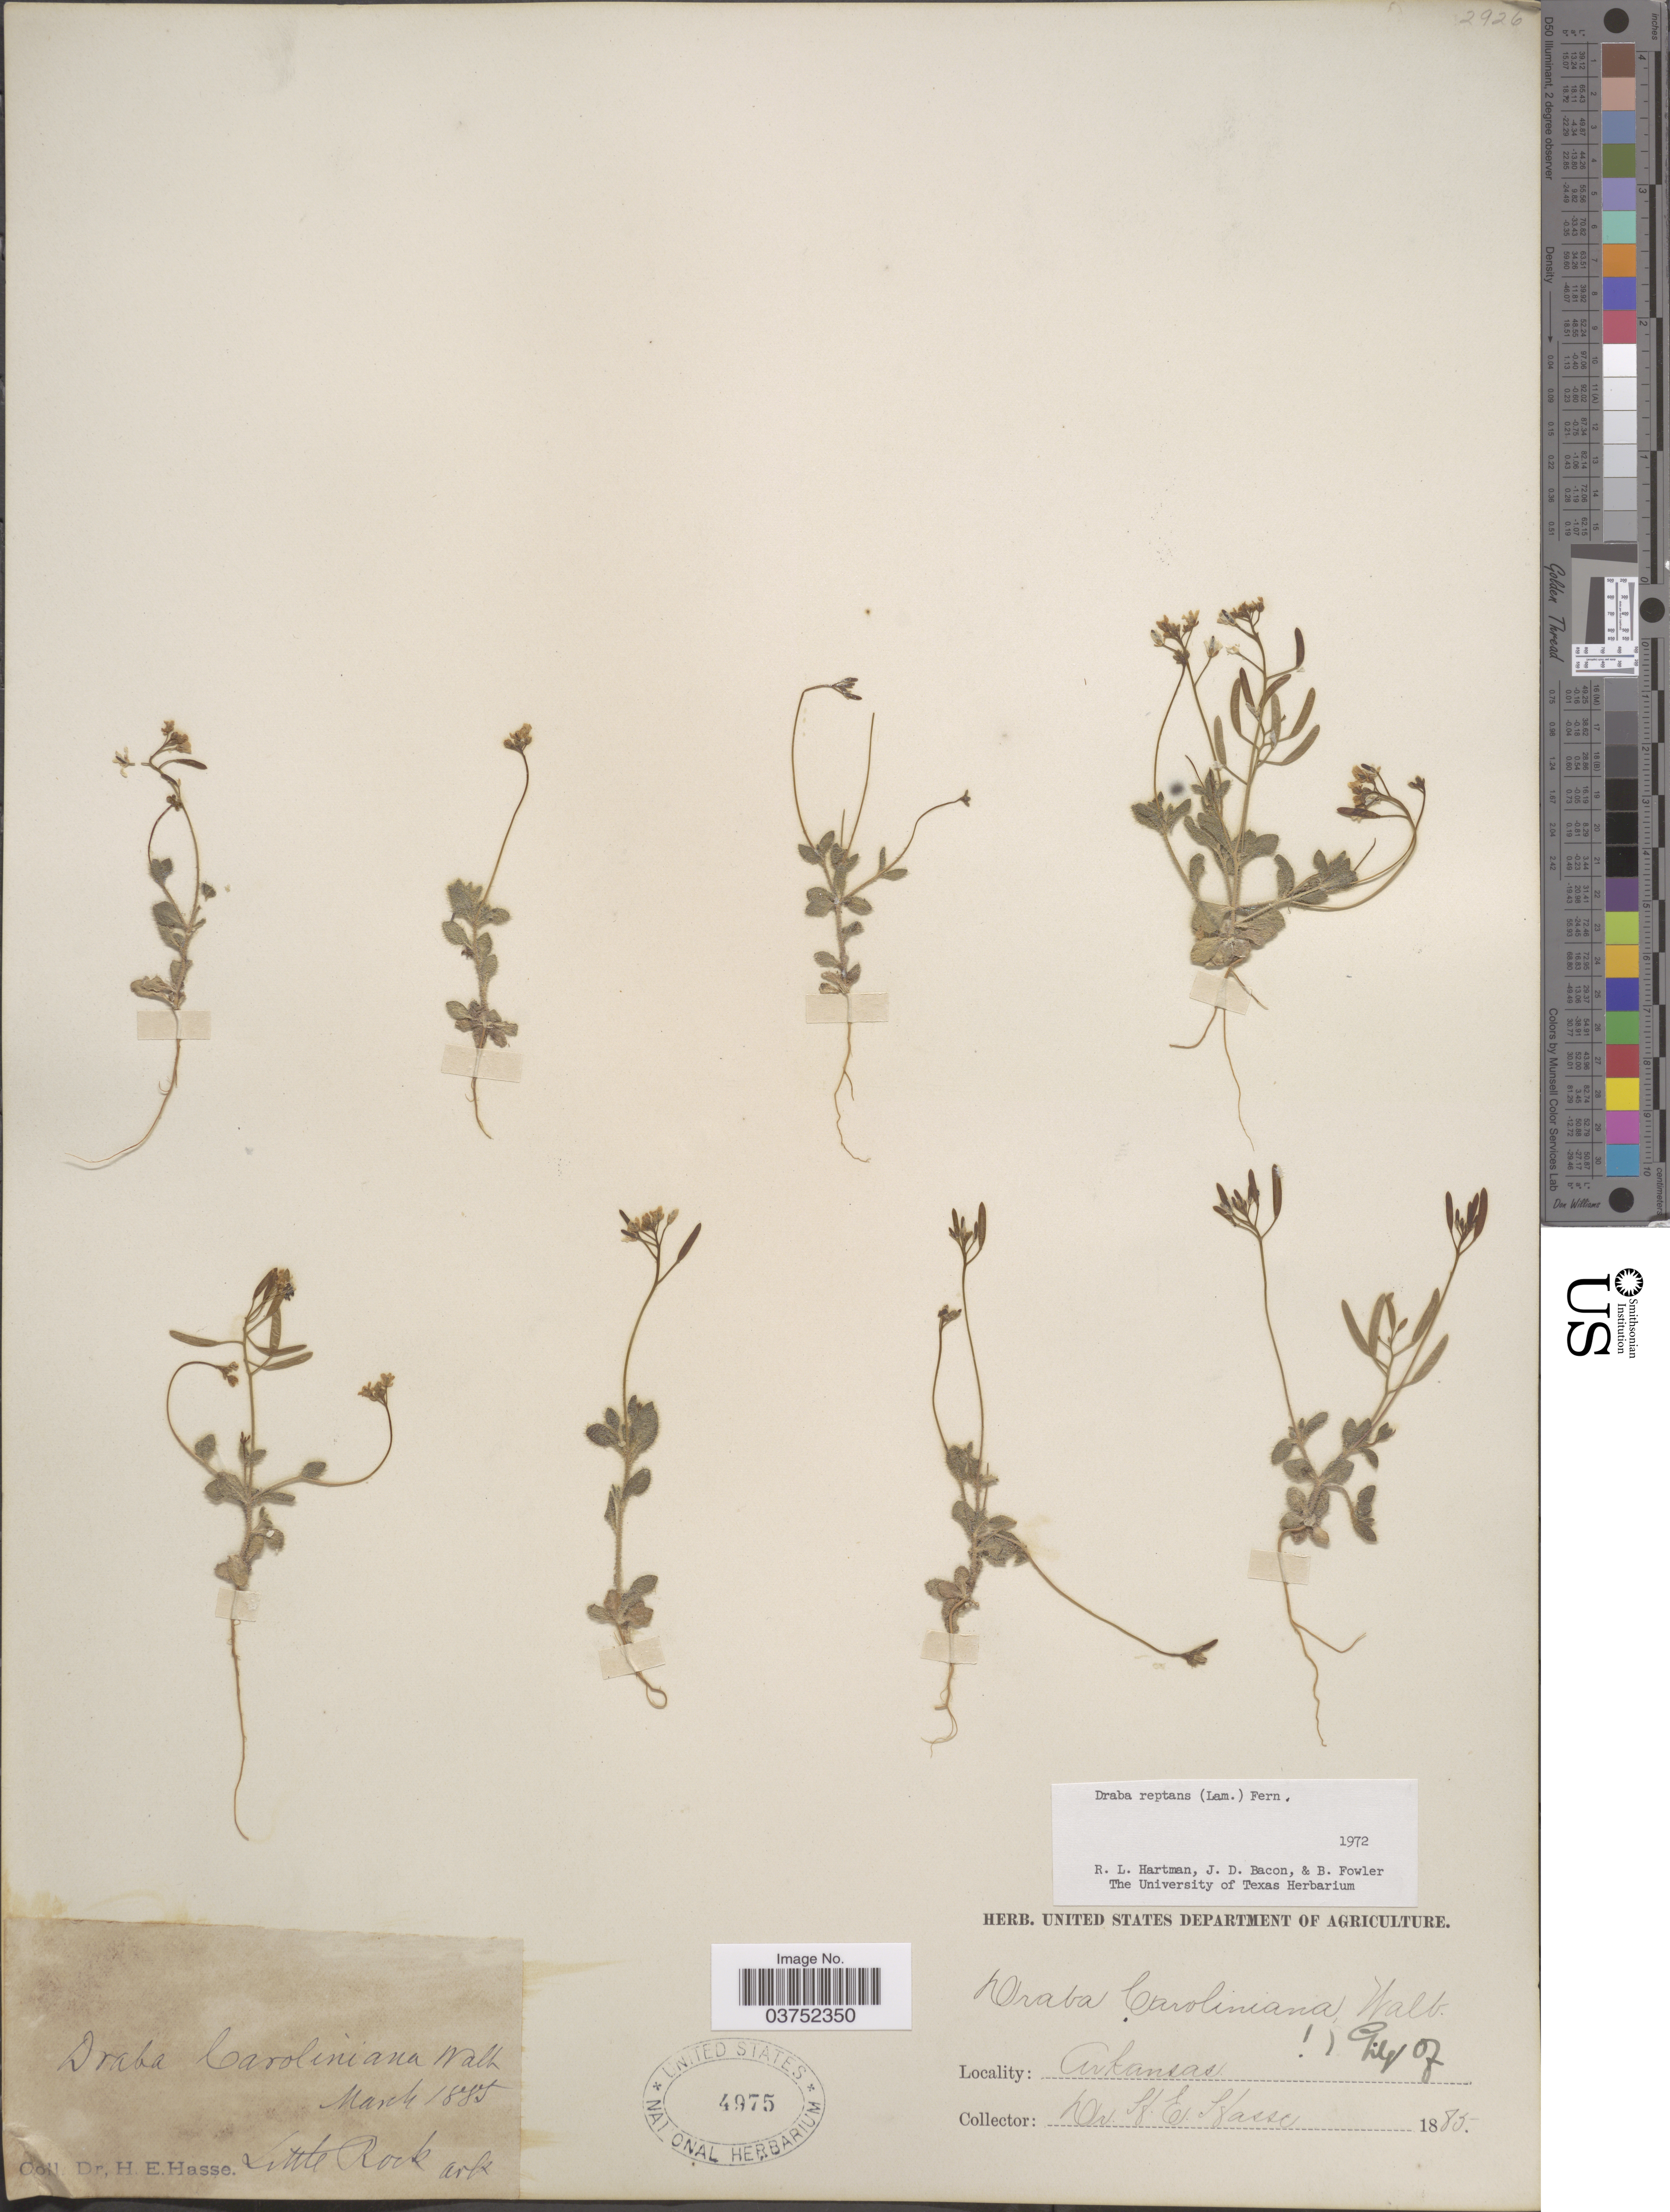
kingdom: Plantae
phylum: Tracheophyta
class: Magnoliopsida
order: Brassicales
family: Brassicaceae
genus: Draba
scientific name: Draba reptans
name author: (Lam.) Fernald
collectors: H. E. Hasse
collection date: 1885-03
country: United States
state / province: Arkansas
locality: Little Rock.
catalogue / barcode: US 4975